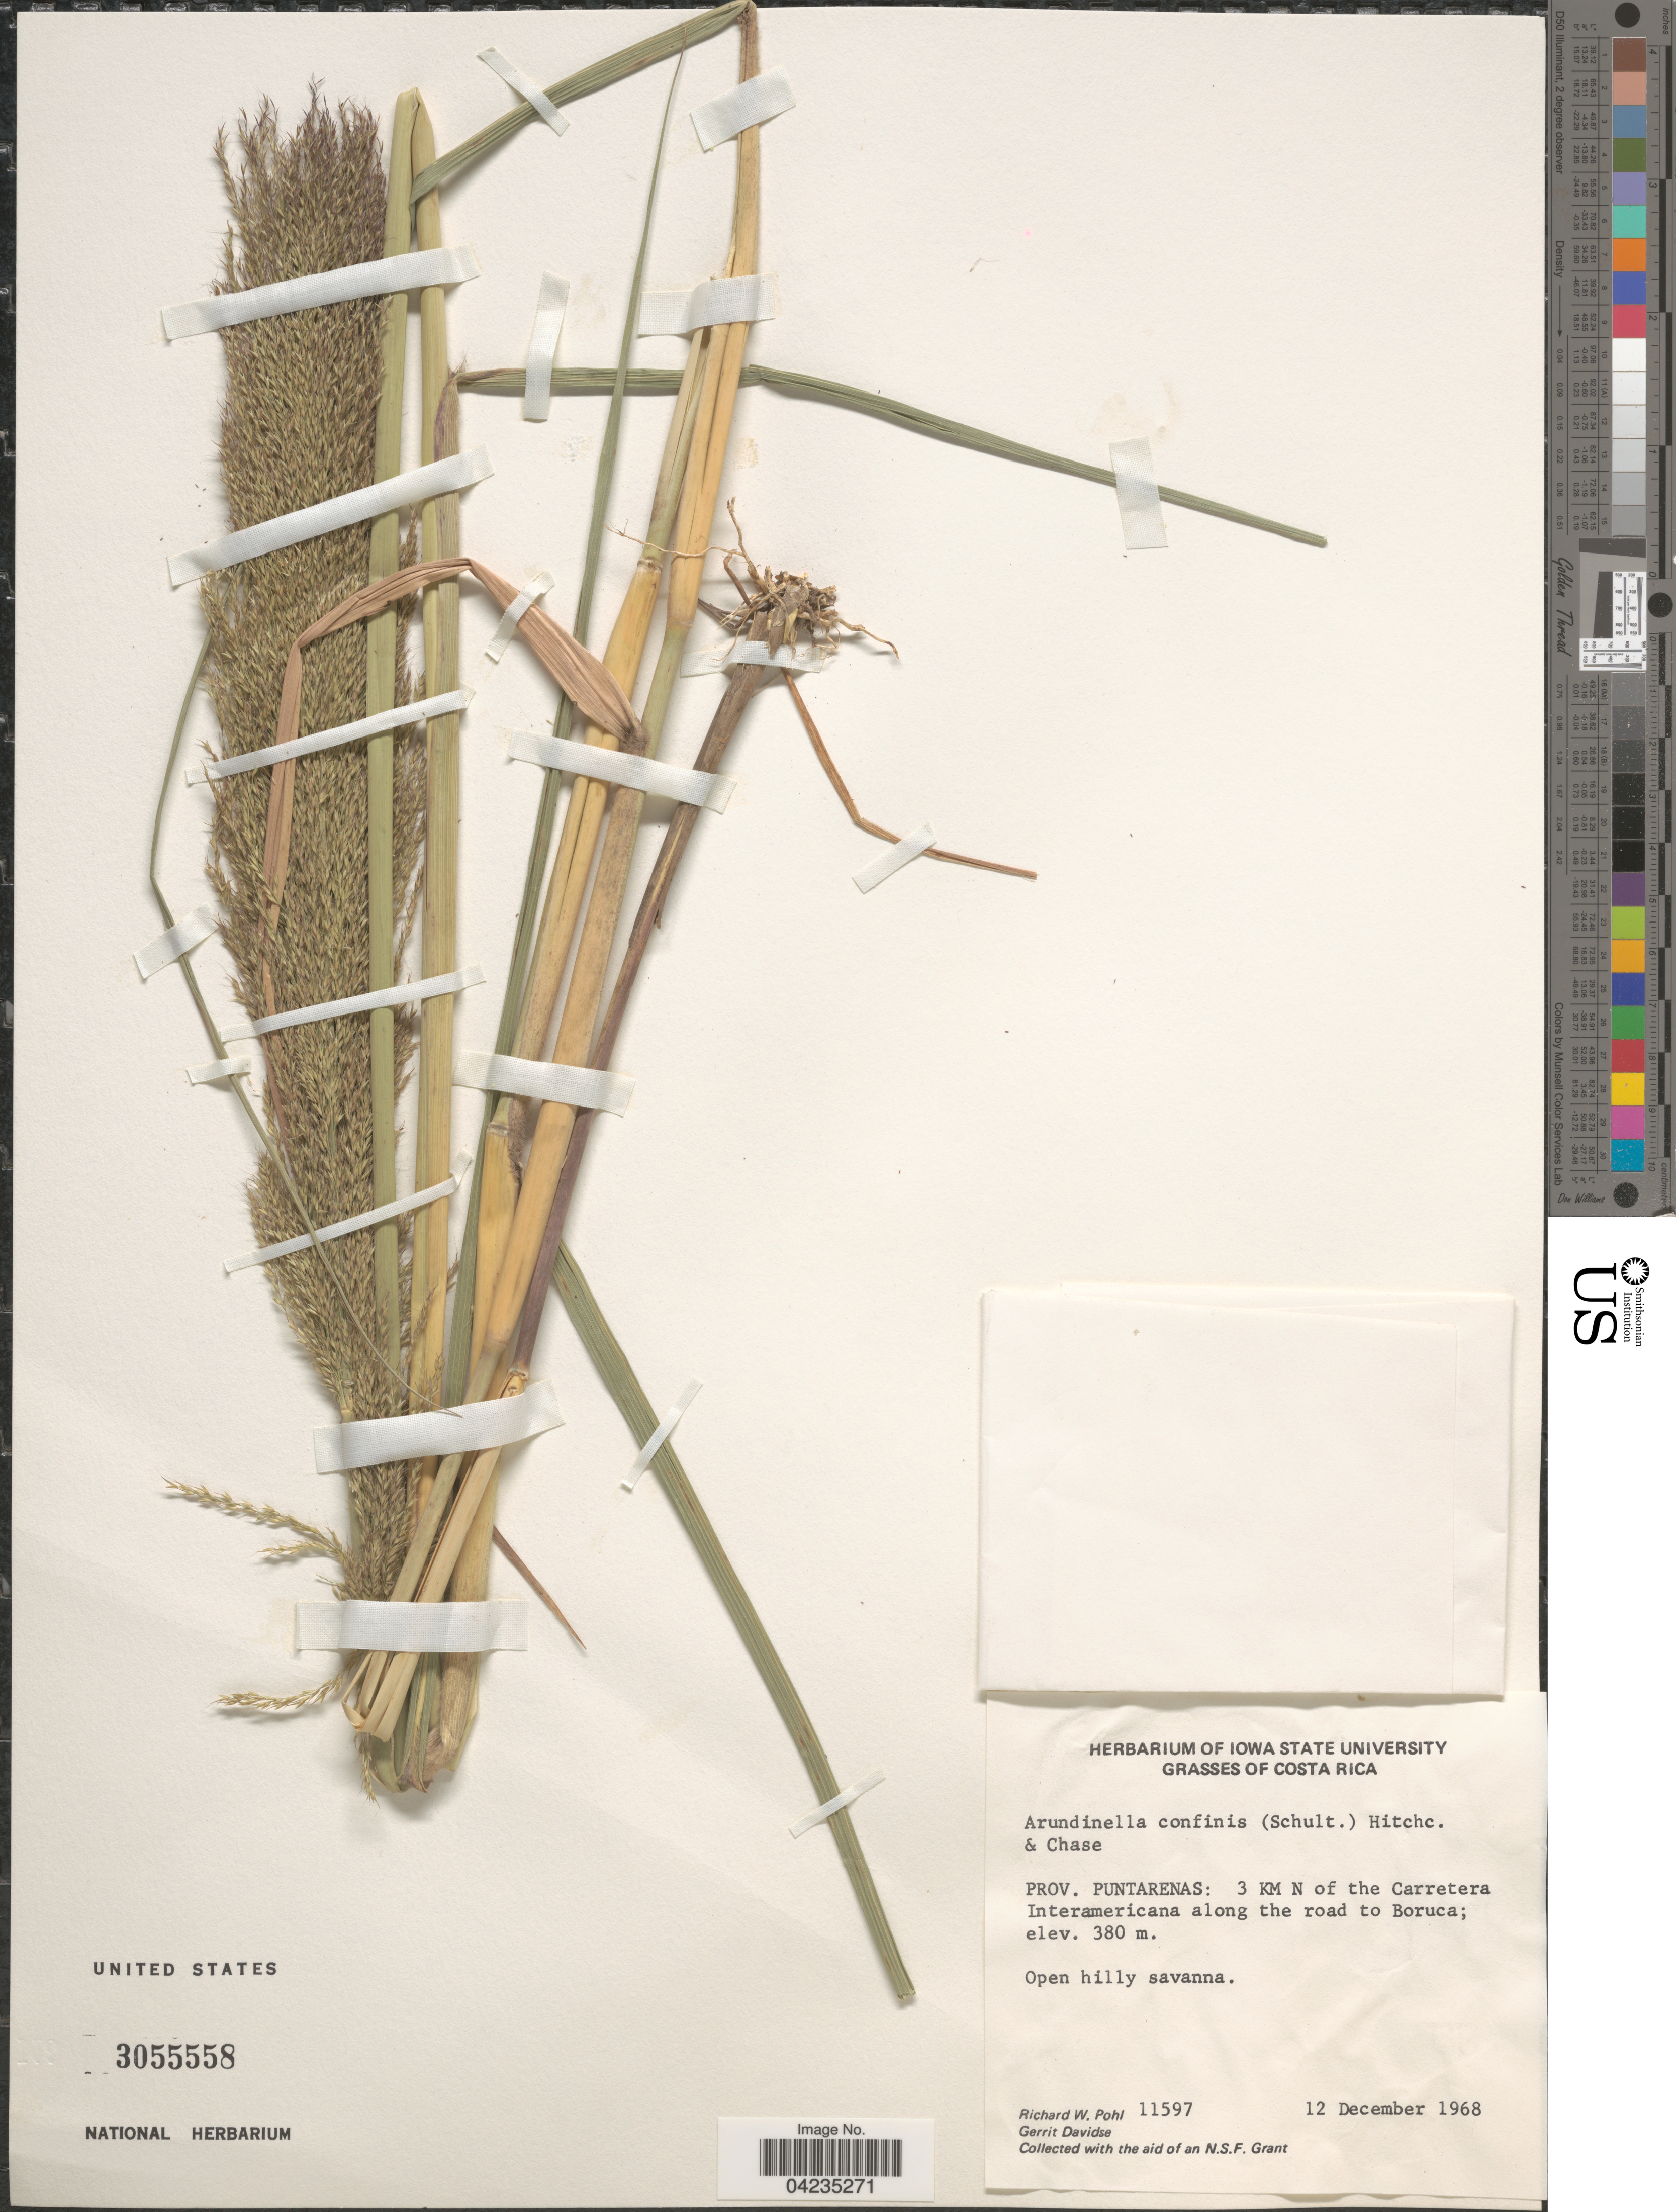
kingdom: Plantae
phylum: Tracheophyta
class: Liliopsida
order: Poales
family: Poaceae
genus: Arundinella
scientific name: Arundinella hispida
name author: (Humb. & Bonpl. ex Willd.) Kuntze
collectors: R. W. Pohl & G. Davidse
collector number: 11597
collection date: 1968-12-12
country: Costa Rica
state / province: Puntarenas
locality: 3 KM N of the Carretera Interamericana along the road to Boruca.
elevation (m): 380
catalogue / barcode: US 3055558